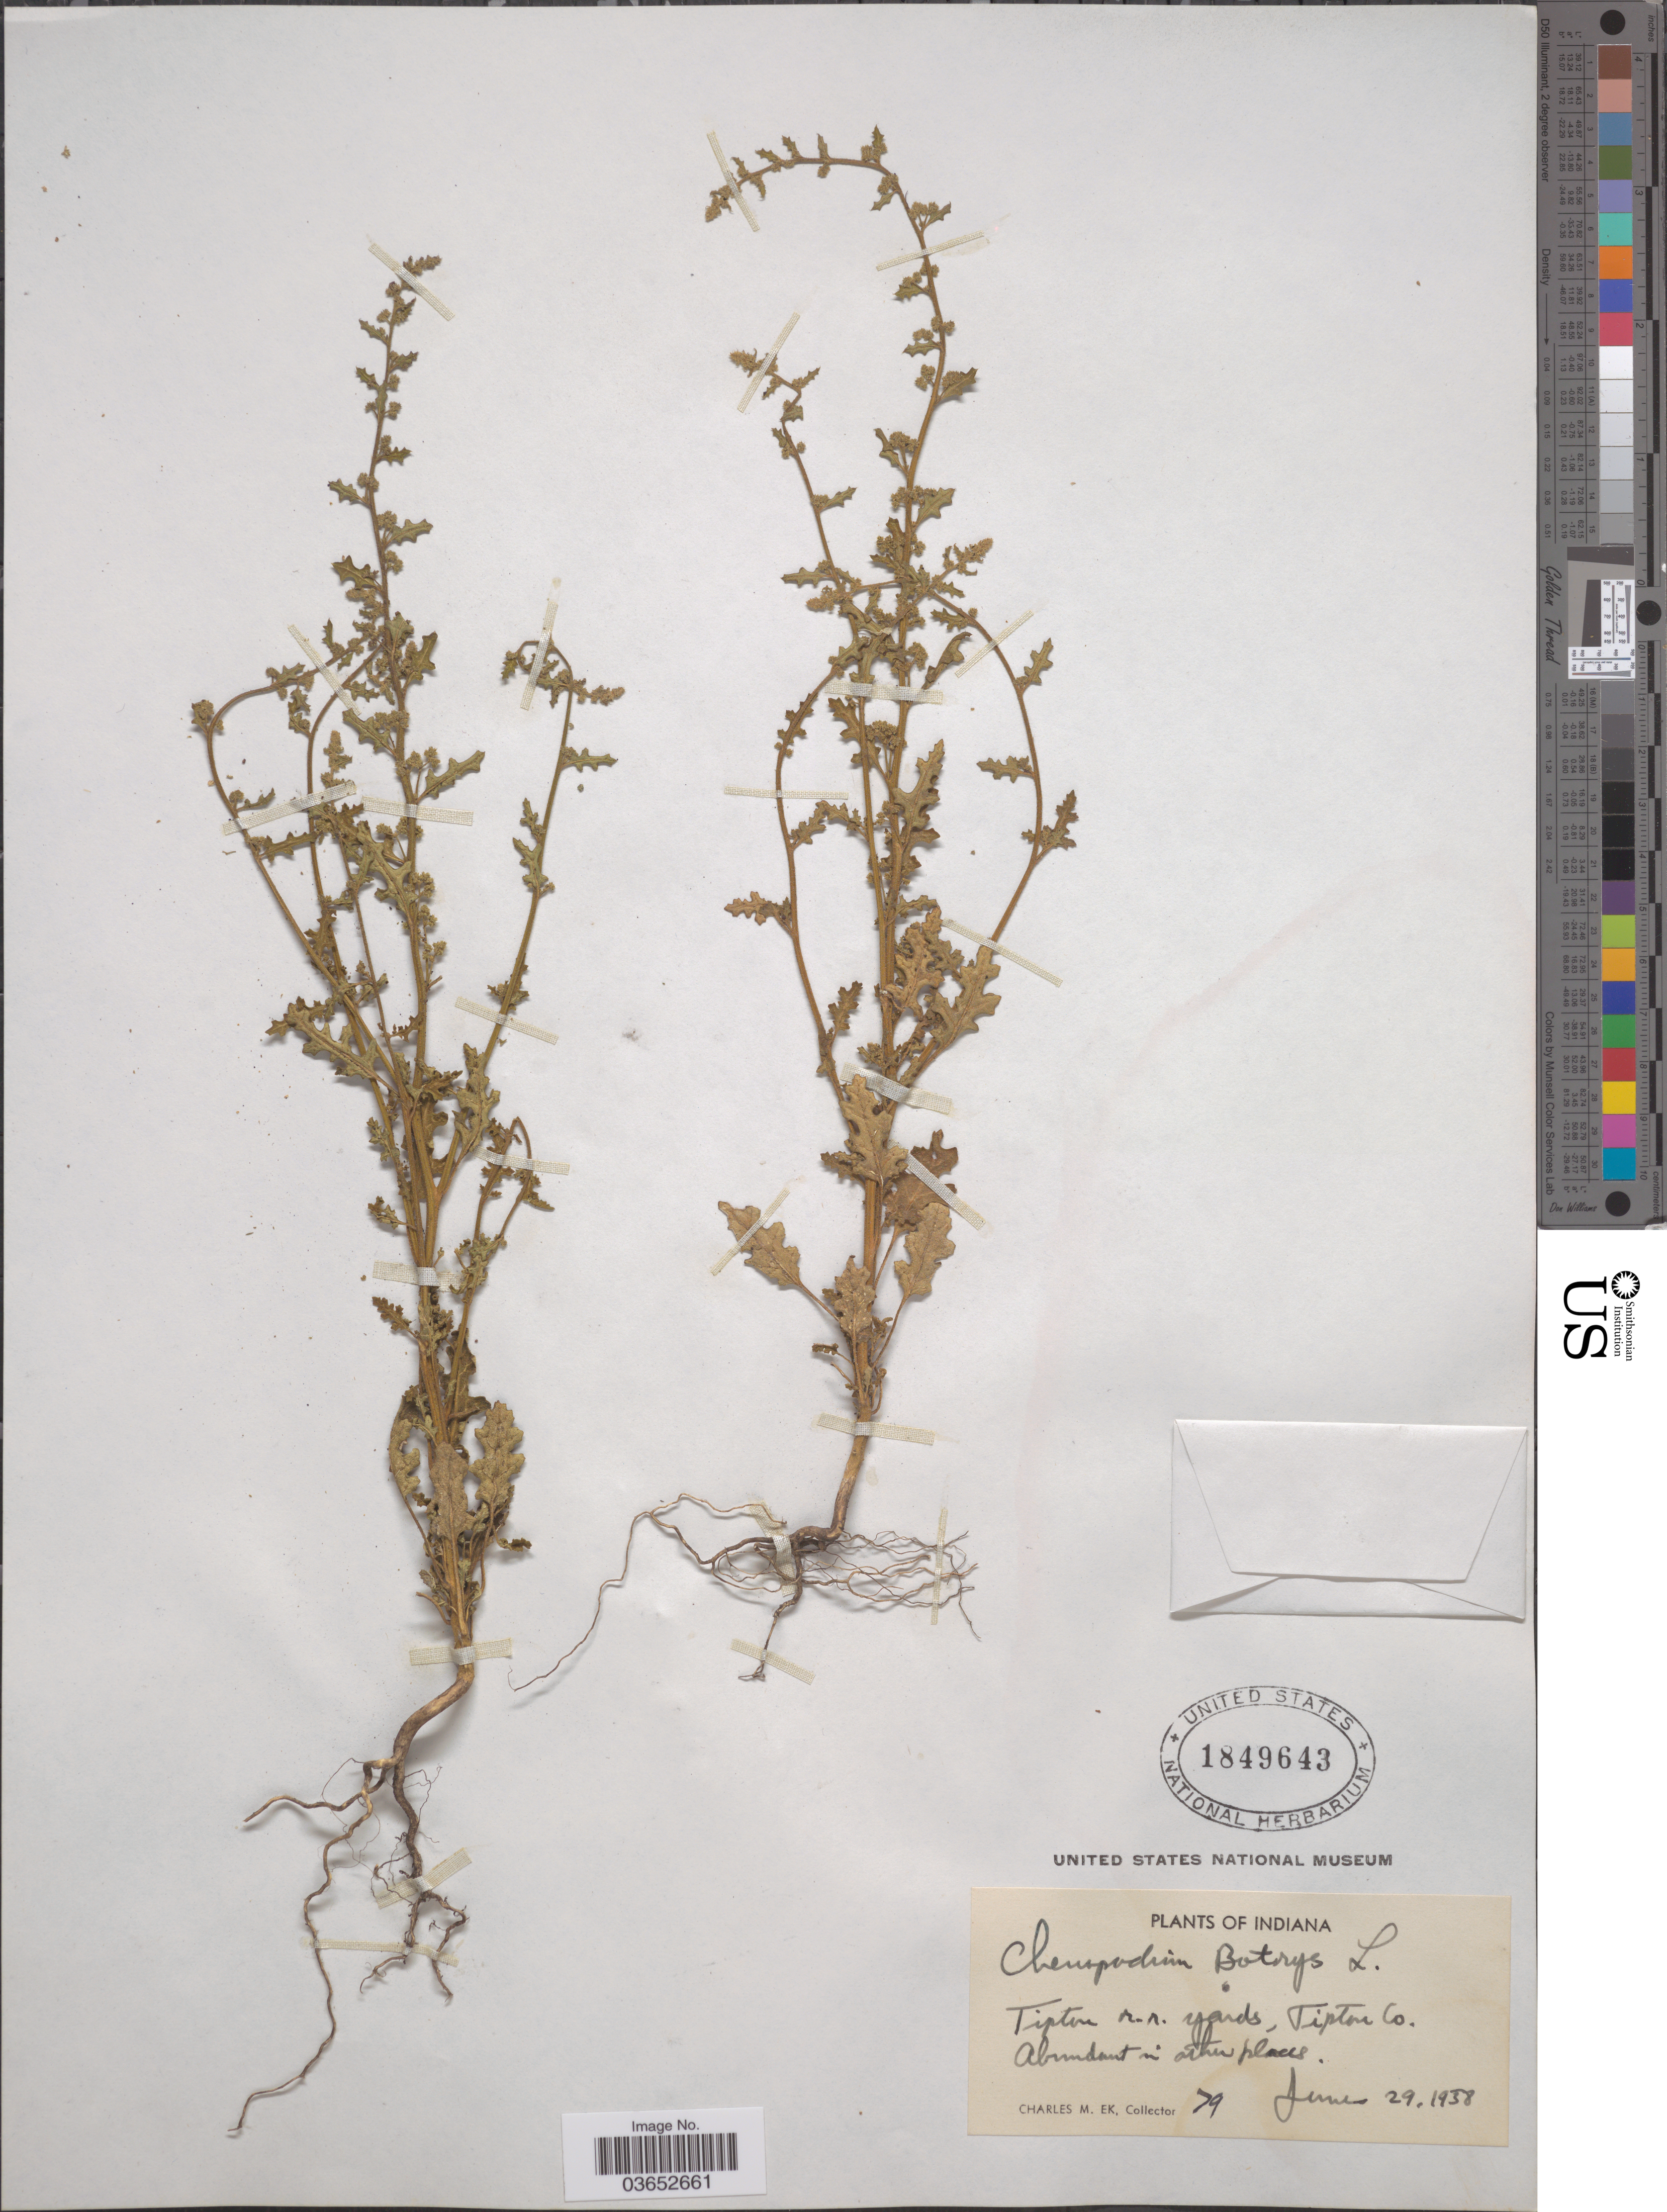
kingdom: Plantae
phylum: Tracheophyta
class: Magnoliopsida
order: Caryophyllales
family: Amaranthaceae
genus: Chenopodium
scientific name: Chenopodium botrys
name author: L.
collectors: C. Ek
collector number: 79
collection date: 1958-06-29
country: United States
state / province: Indiana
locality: Tipton r.r. yards, Tipton Co.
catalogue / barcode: US 1849643